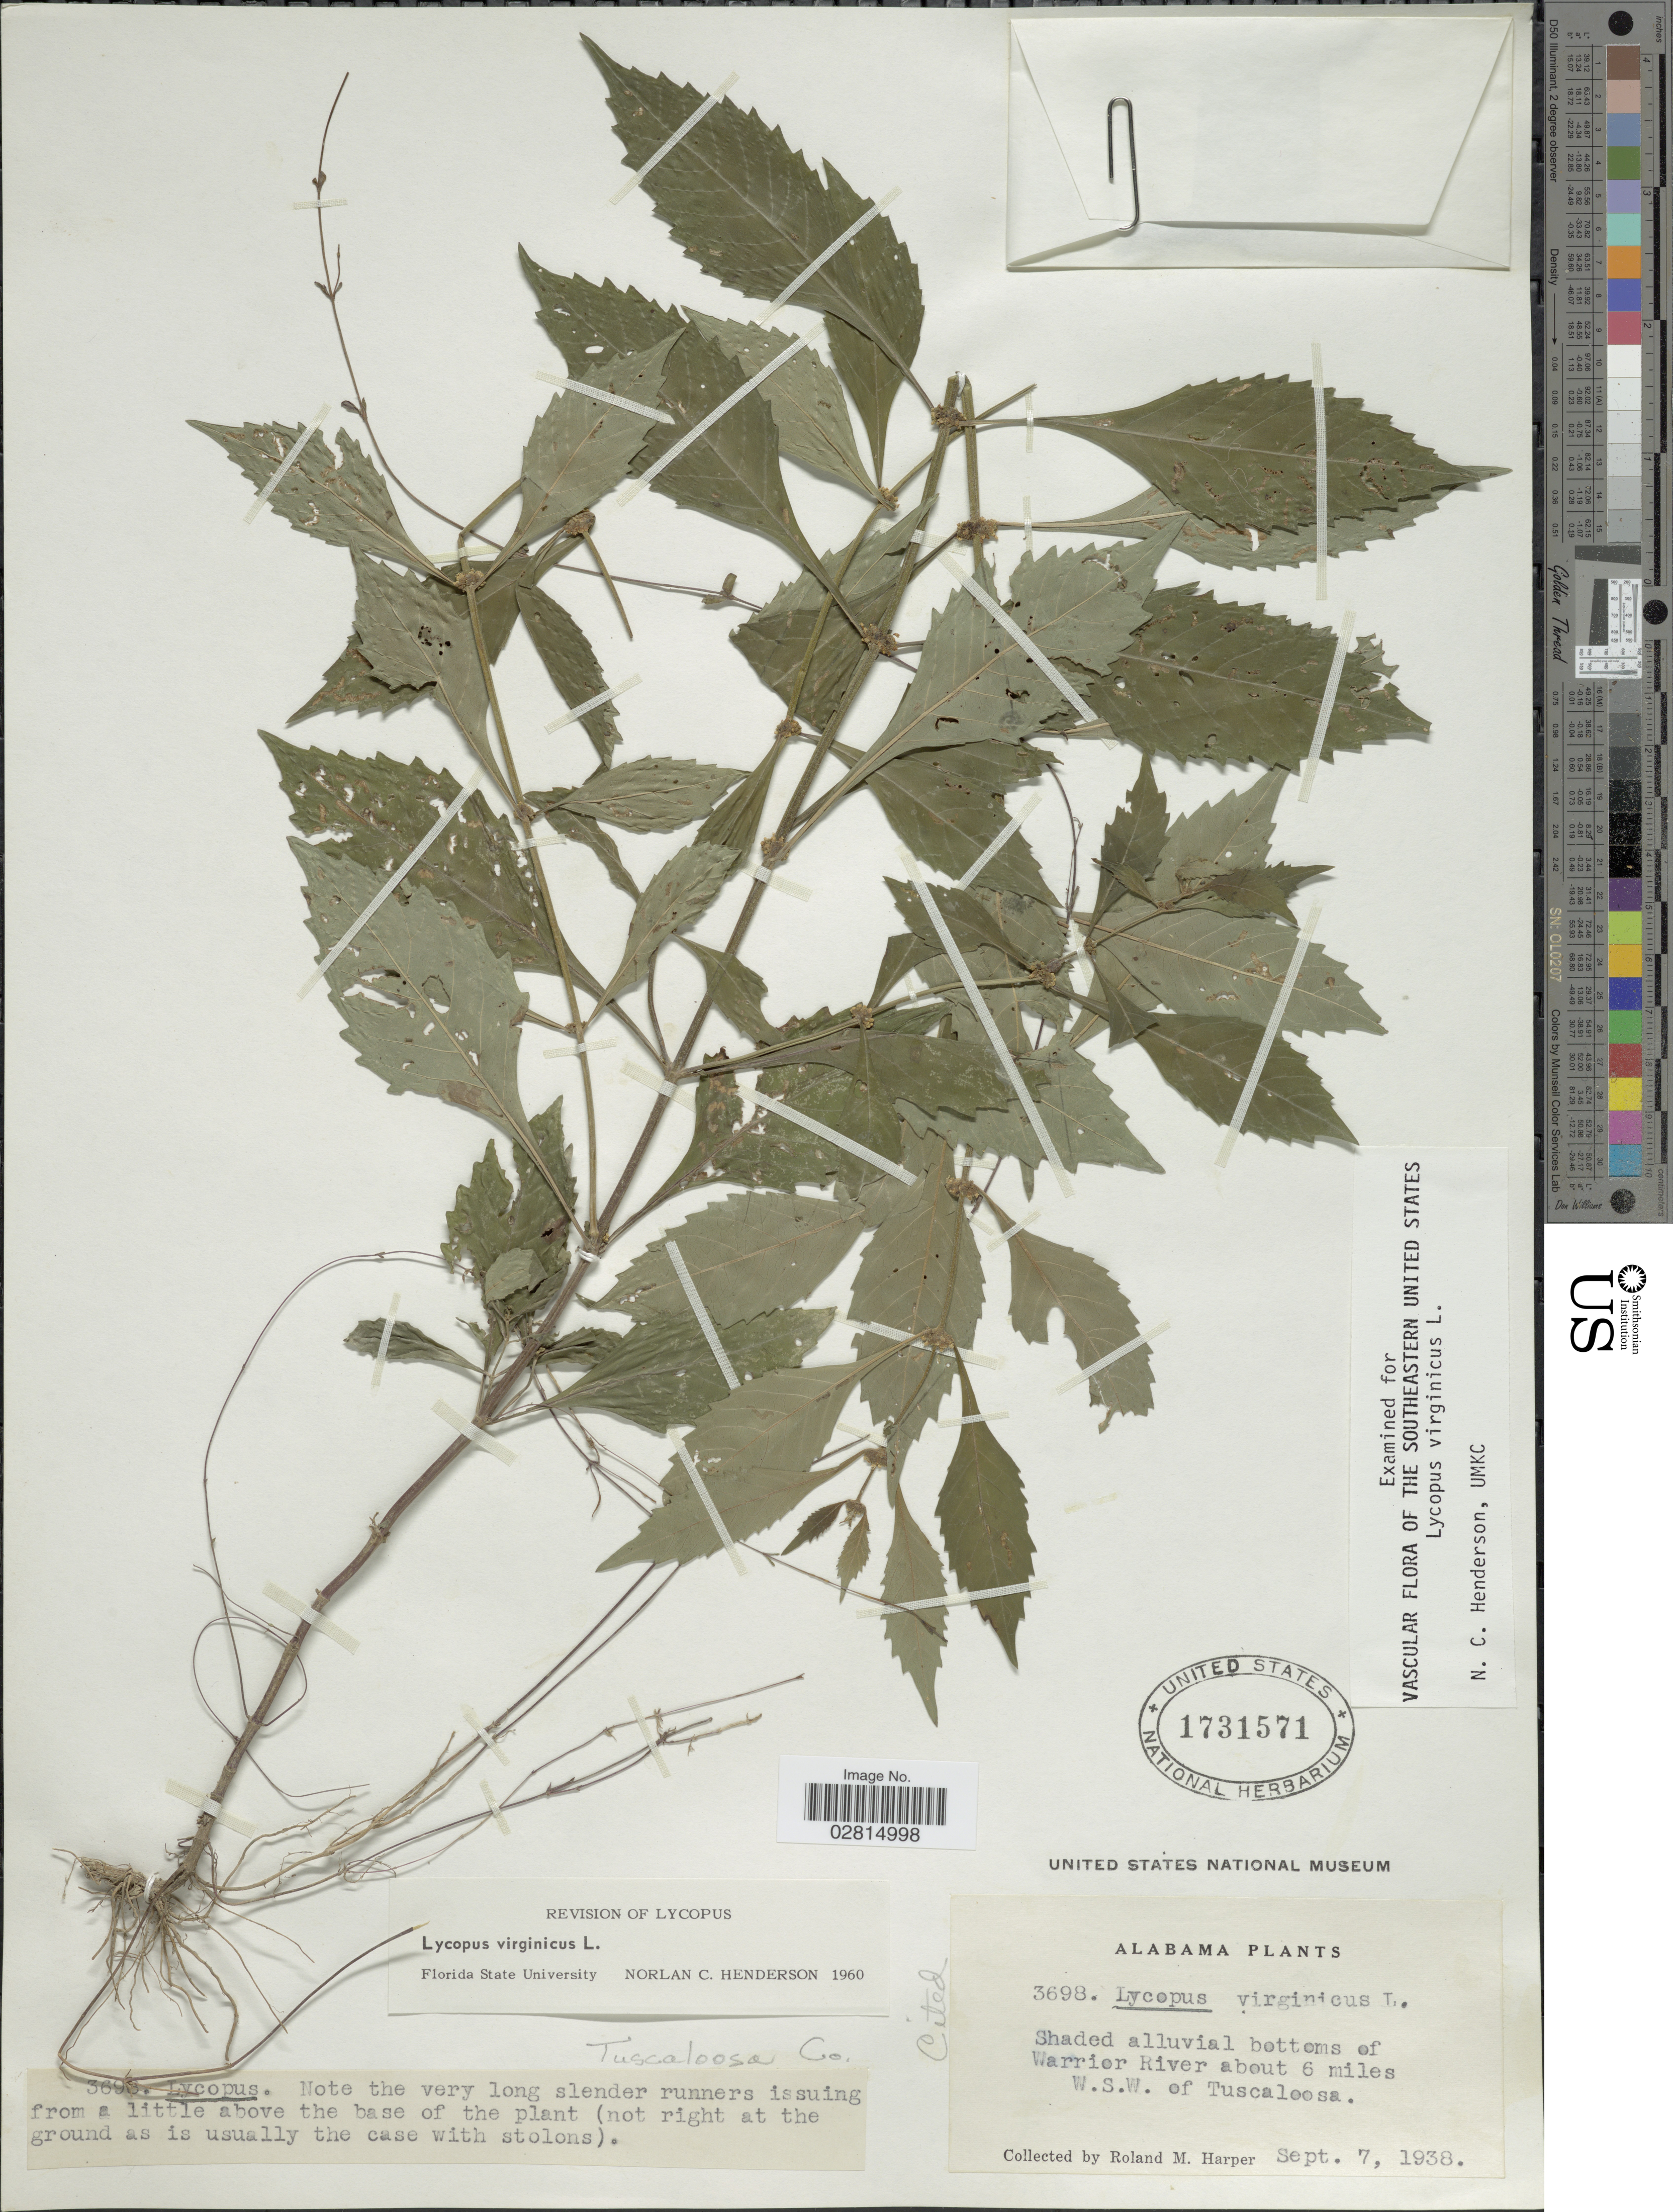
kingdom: Plantae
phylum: Tracheophyta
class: Magnoliopsida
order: Lamiales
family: Lamiaceae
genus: Lycopus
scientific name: Lycopus virginicus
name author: L.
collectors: R. M. Harper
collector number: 3698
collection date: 1938-09-07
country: United States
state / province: Alabama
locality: Bottoms of Warrior River about 6 miles W.S.W. of Tuscaloosa, Tuscaloosa Co.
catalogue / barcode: US 1731571